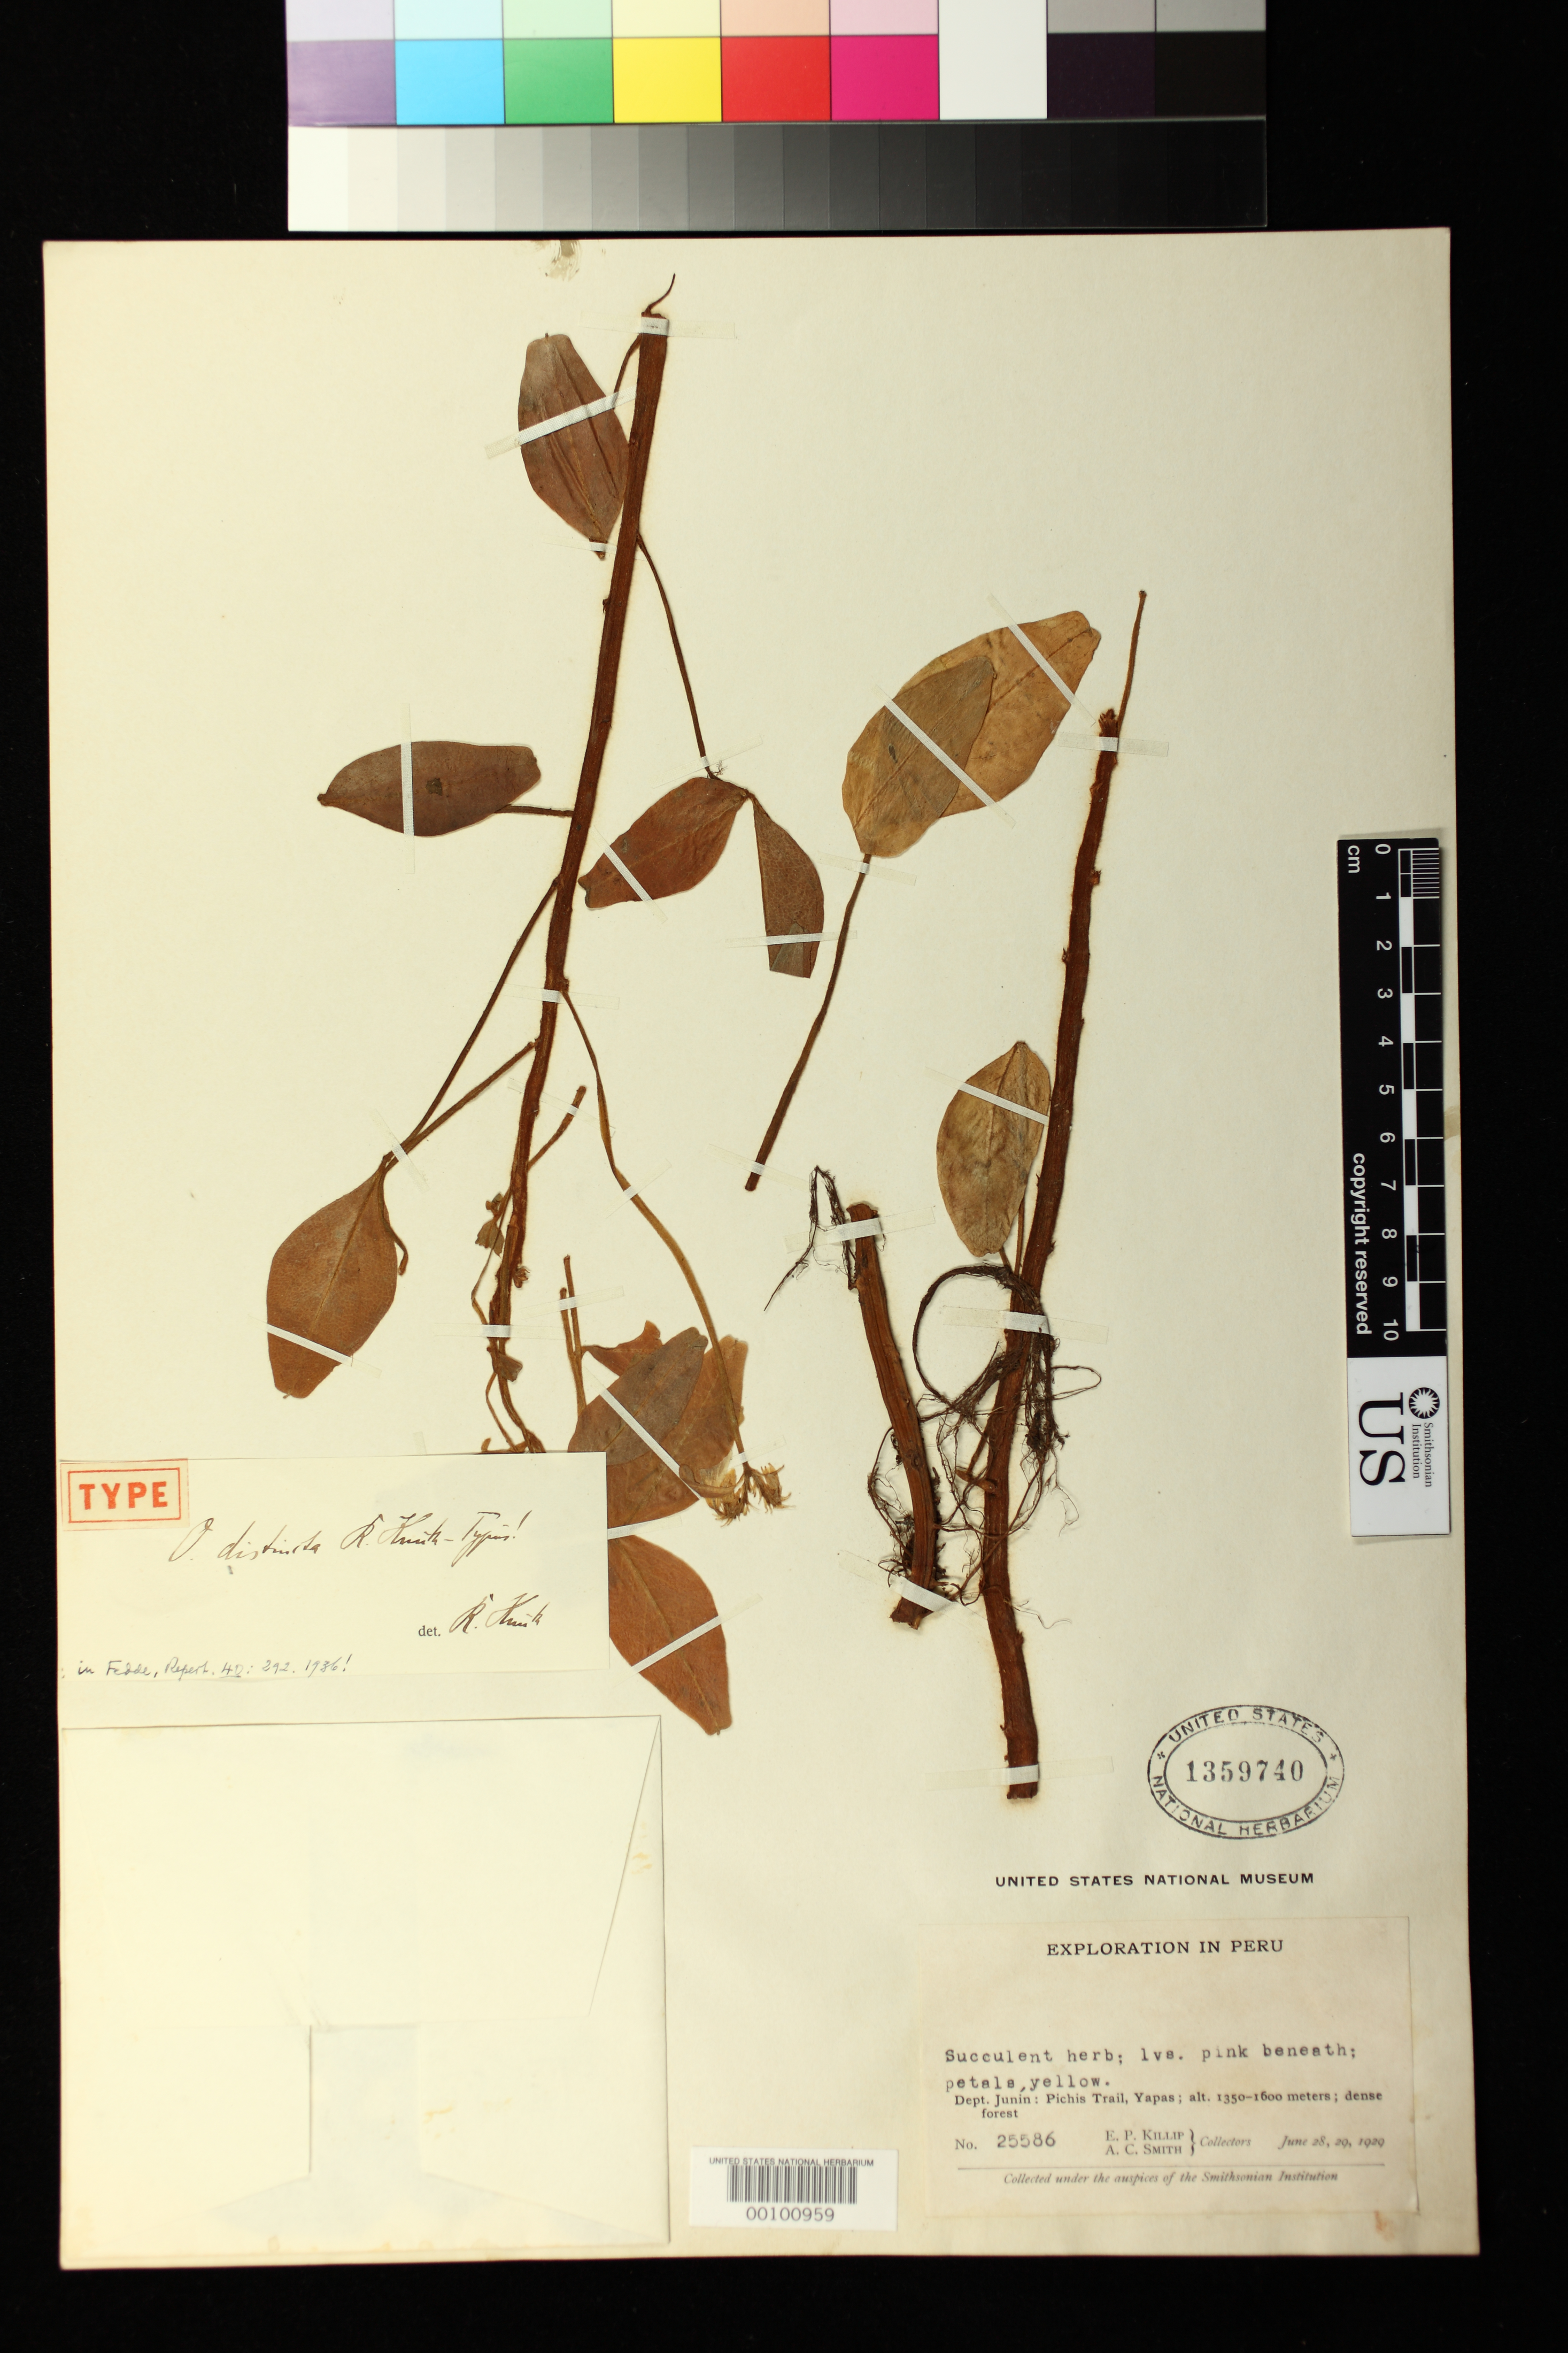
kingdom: Plantae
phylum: Tracheophyta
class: Magnoliopsida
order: Oxalidales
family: Oxalidaceae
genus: Oxalis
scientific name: Oxalis distincta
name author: R. Knuth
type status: Holotype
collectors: E. P. Killip & A. C. Smith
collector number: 25586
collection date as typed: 28 Jun 1929 to 29 Jun 1929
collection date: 1929-06-28/1929-06-29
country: Peru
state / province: Junín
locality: Pichis Trail, Yapas.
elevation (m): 1350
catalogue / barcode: US 1359740